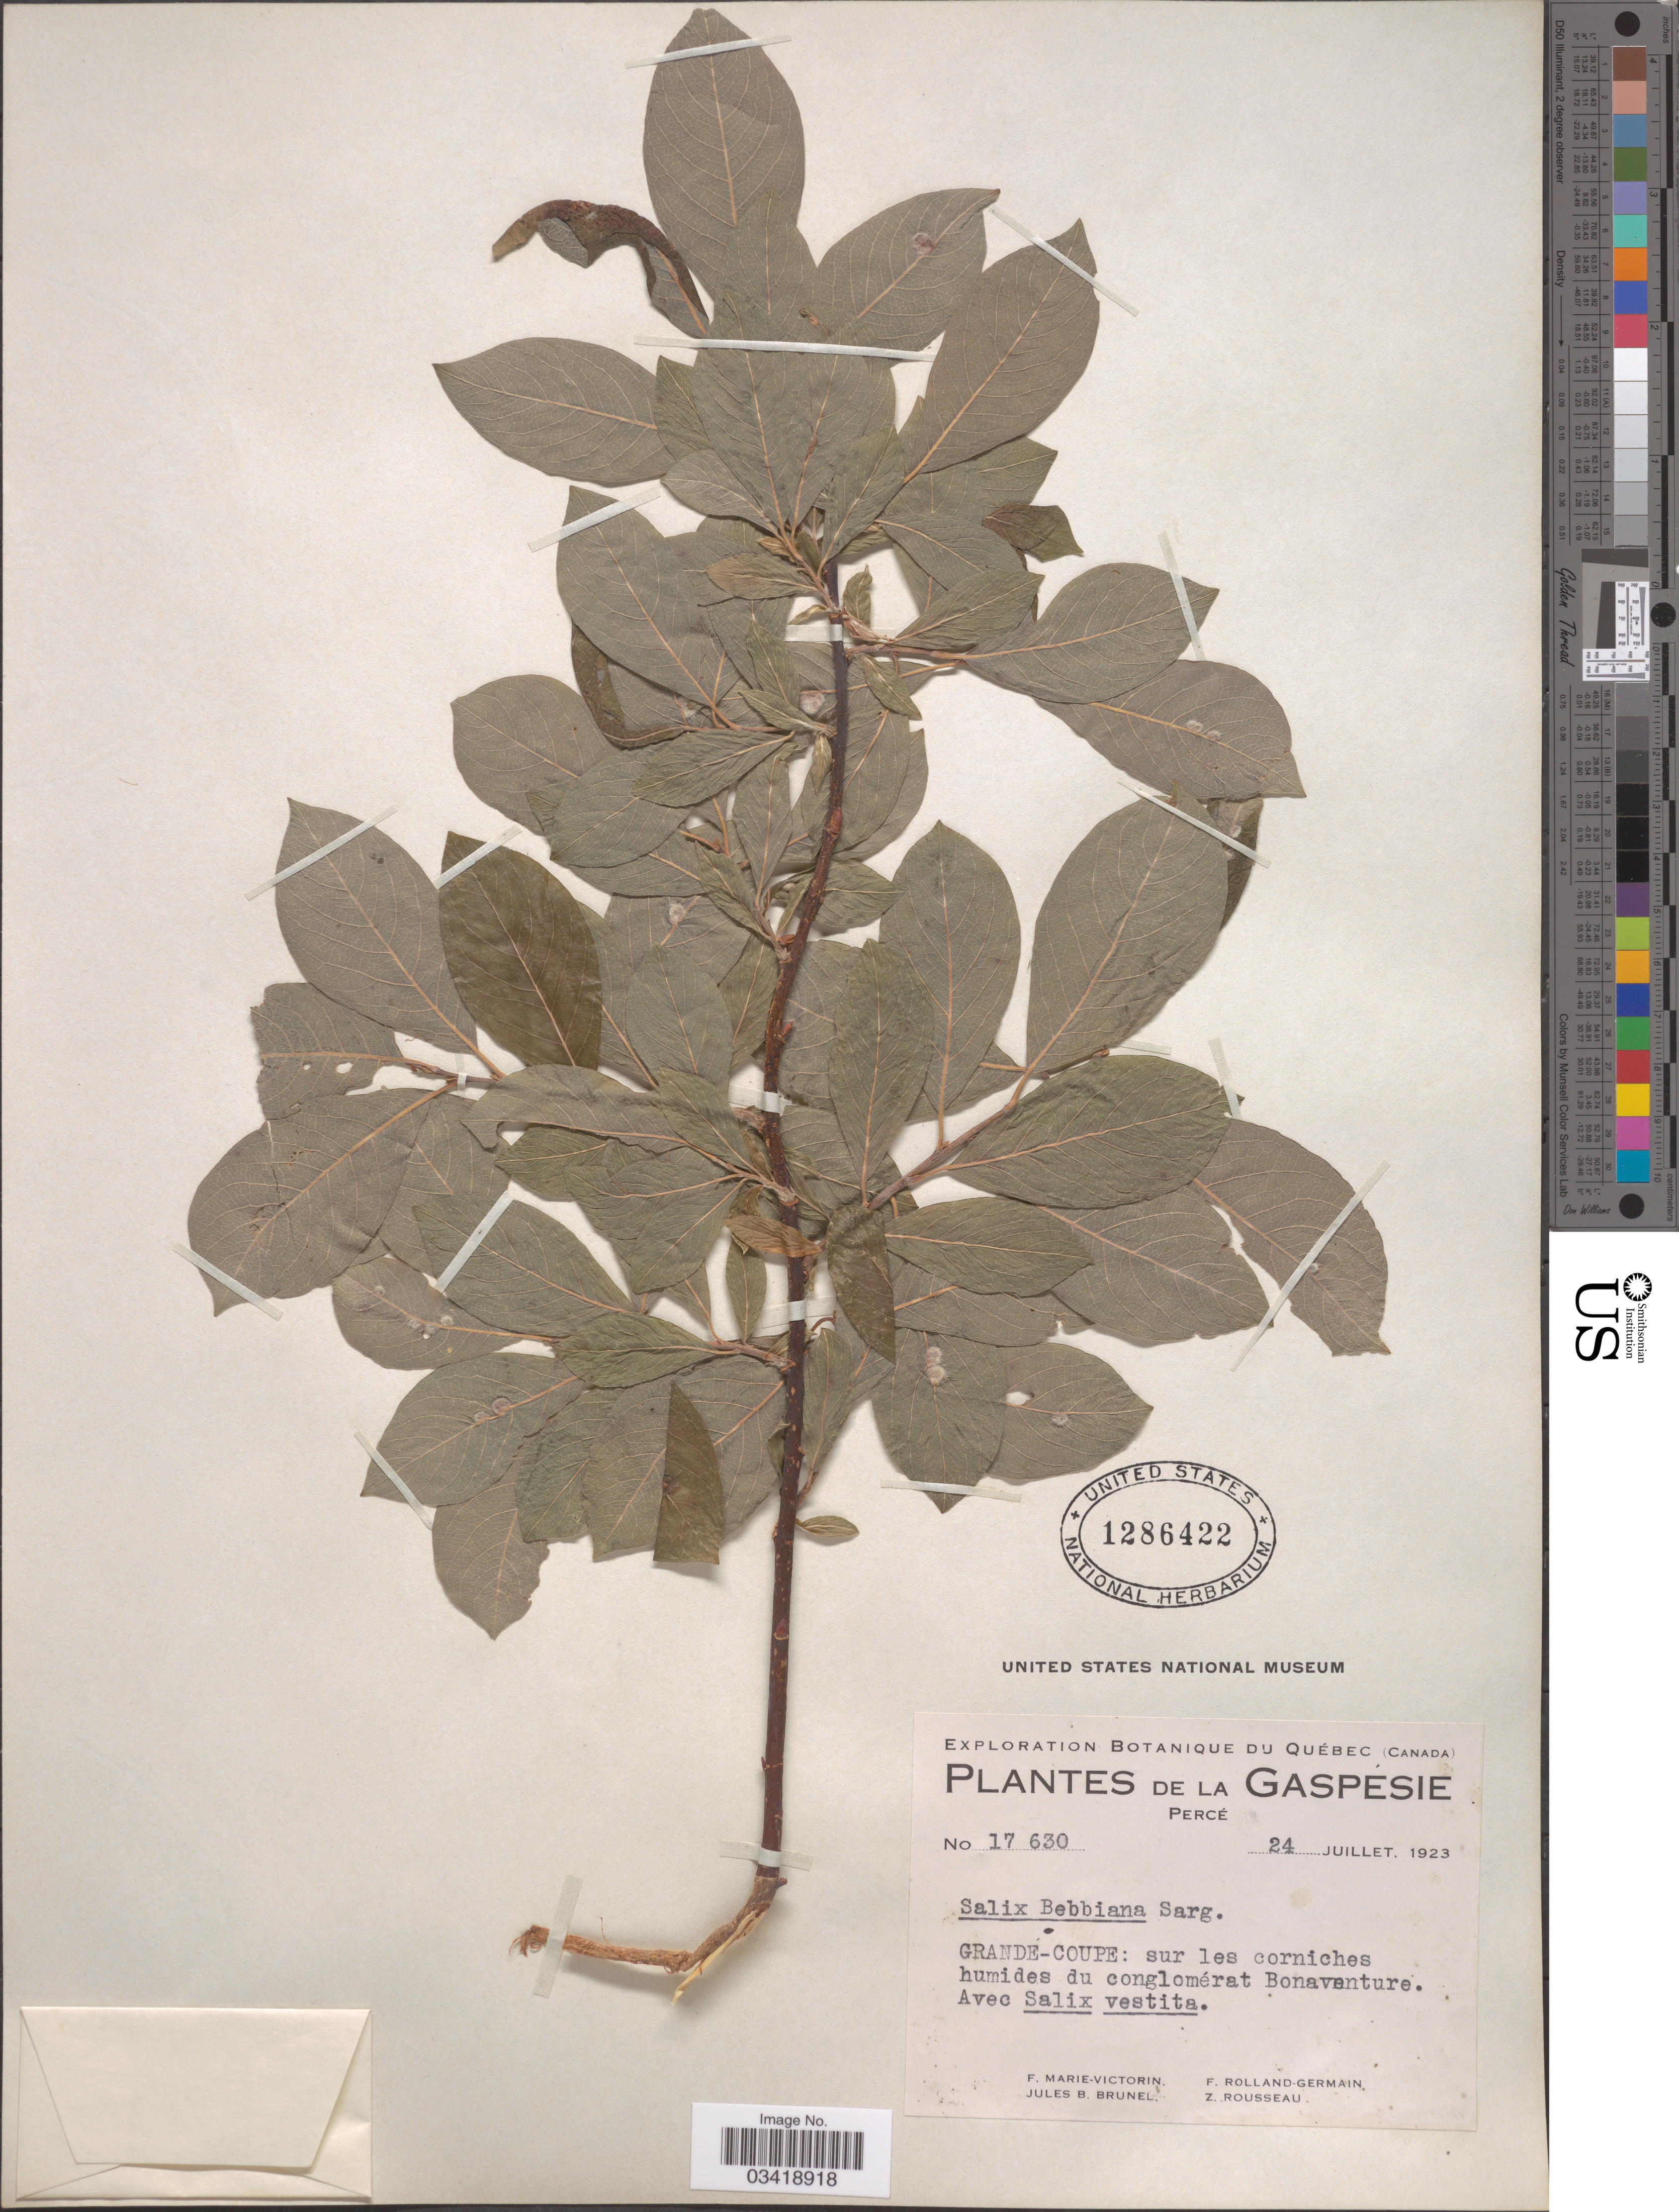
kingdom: Plantae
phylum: Tracheophyta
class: Magnoliopsida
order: Malpighiales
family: Salicaceae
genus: Salix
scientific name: Salix bebbiana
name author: Sarg.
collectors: F. Marie-Victorin, J. Brunel, Rolland-Germain & Z. Rousseau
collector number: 17630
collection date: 1923-07-24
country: Canada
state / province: Quebec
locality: Gaspesie. Percé. Grande-Coupe: sur les corniches humides du conglomérat Bonaventure.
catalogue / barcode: US 1286422